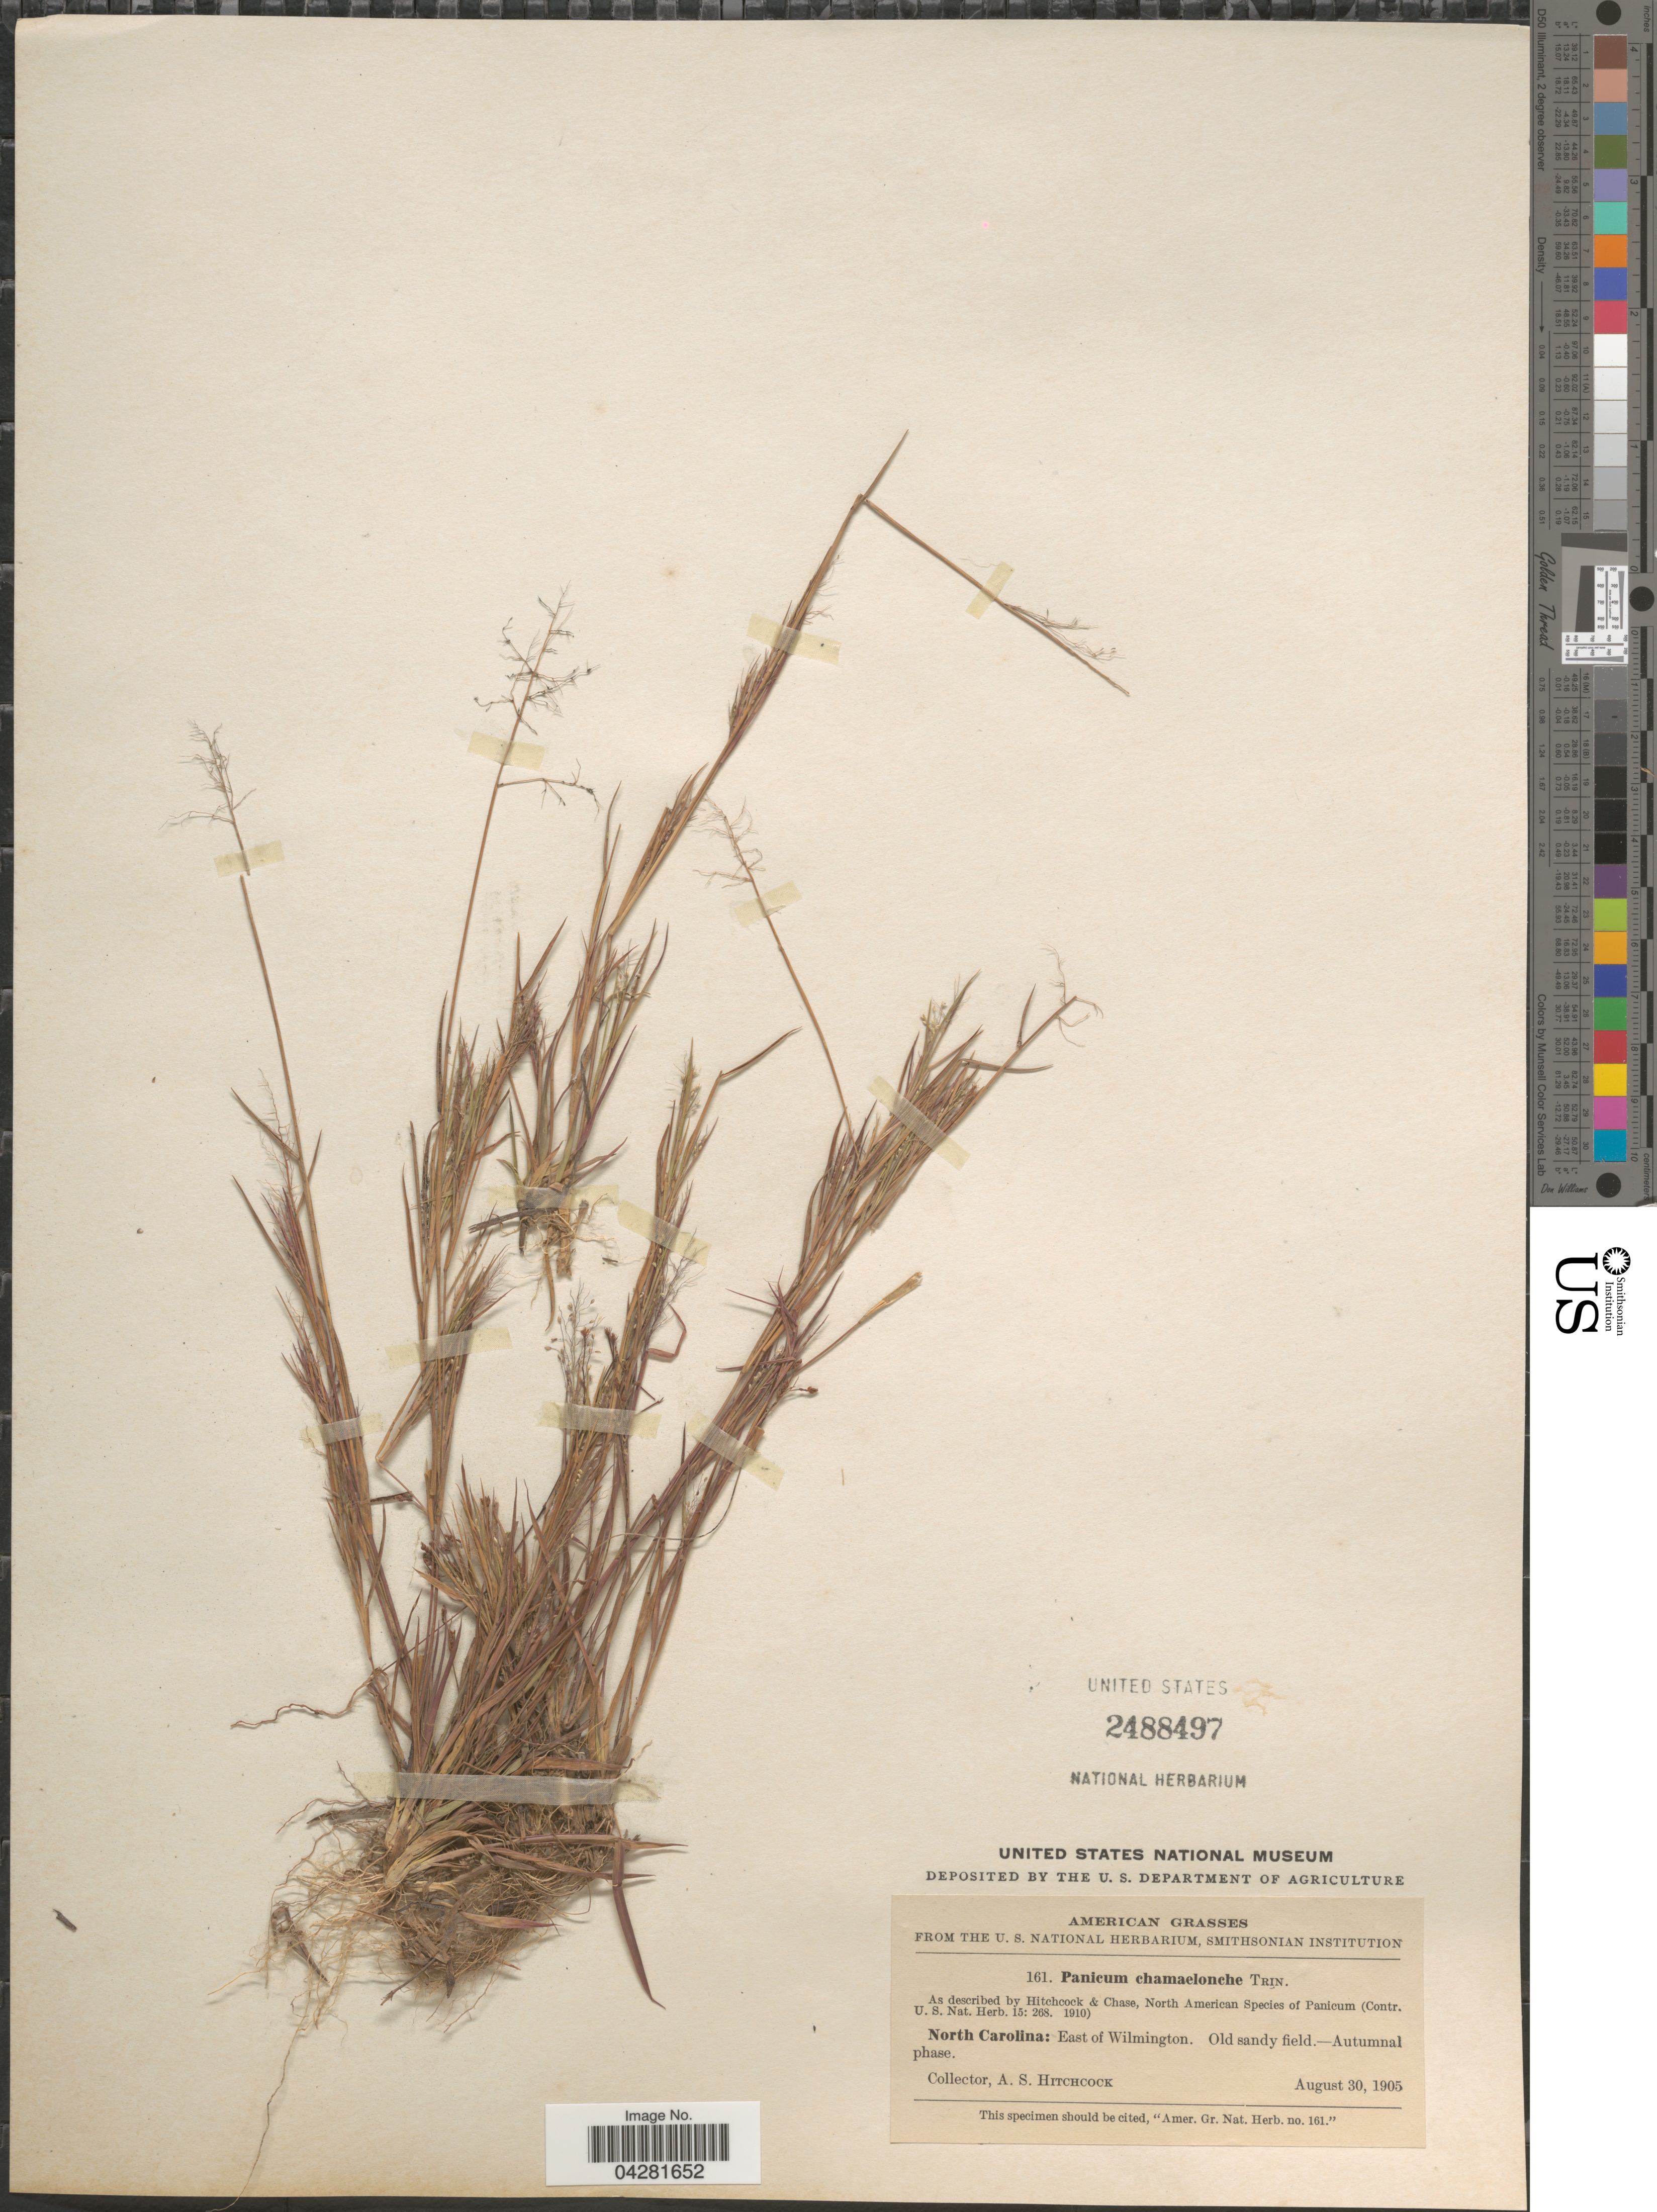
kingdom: Plantae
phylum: Tracheophyta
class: Liliopsida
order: Poales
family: Poaceae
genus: Dichanthelium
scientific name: Dichanthelium ensifolium var. ensifolium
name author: (Baldwin ex Elliot) Gould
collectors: A. S. Hitchcock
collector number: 161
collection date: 1905-08-30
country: United States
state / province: North Carolina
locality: East of Wilmington.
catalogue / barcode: US 2488497